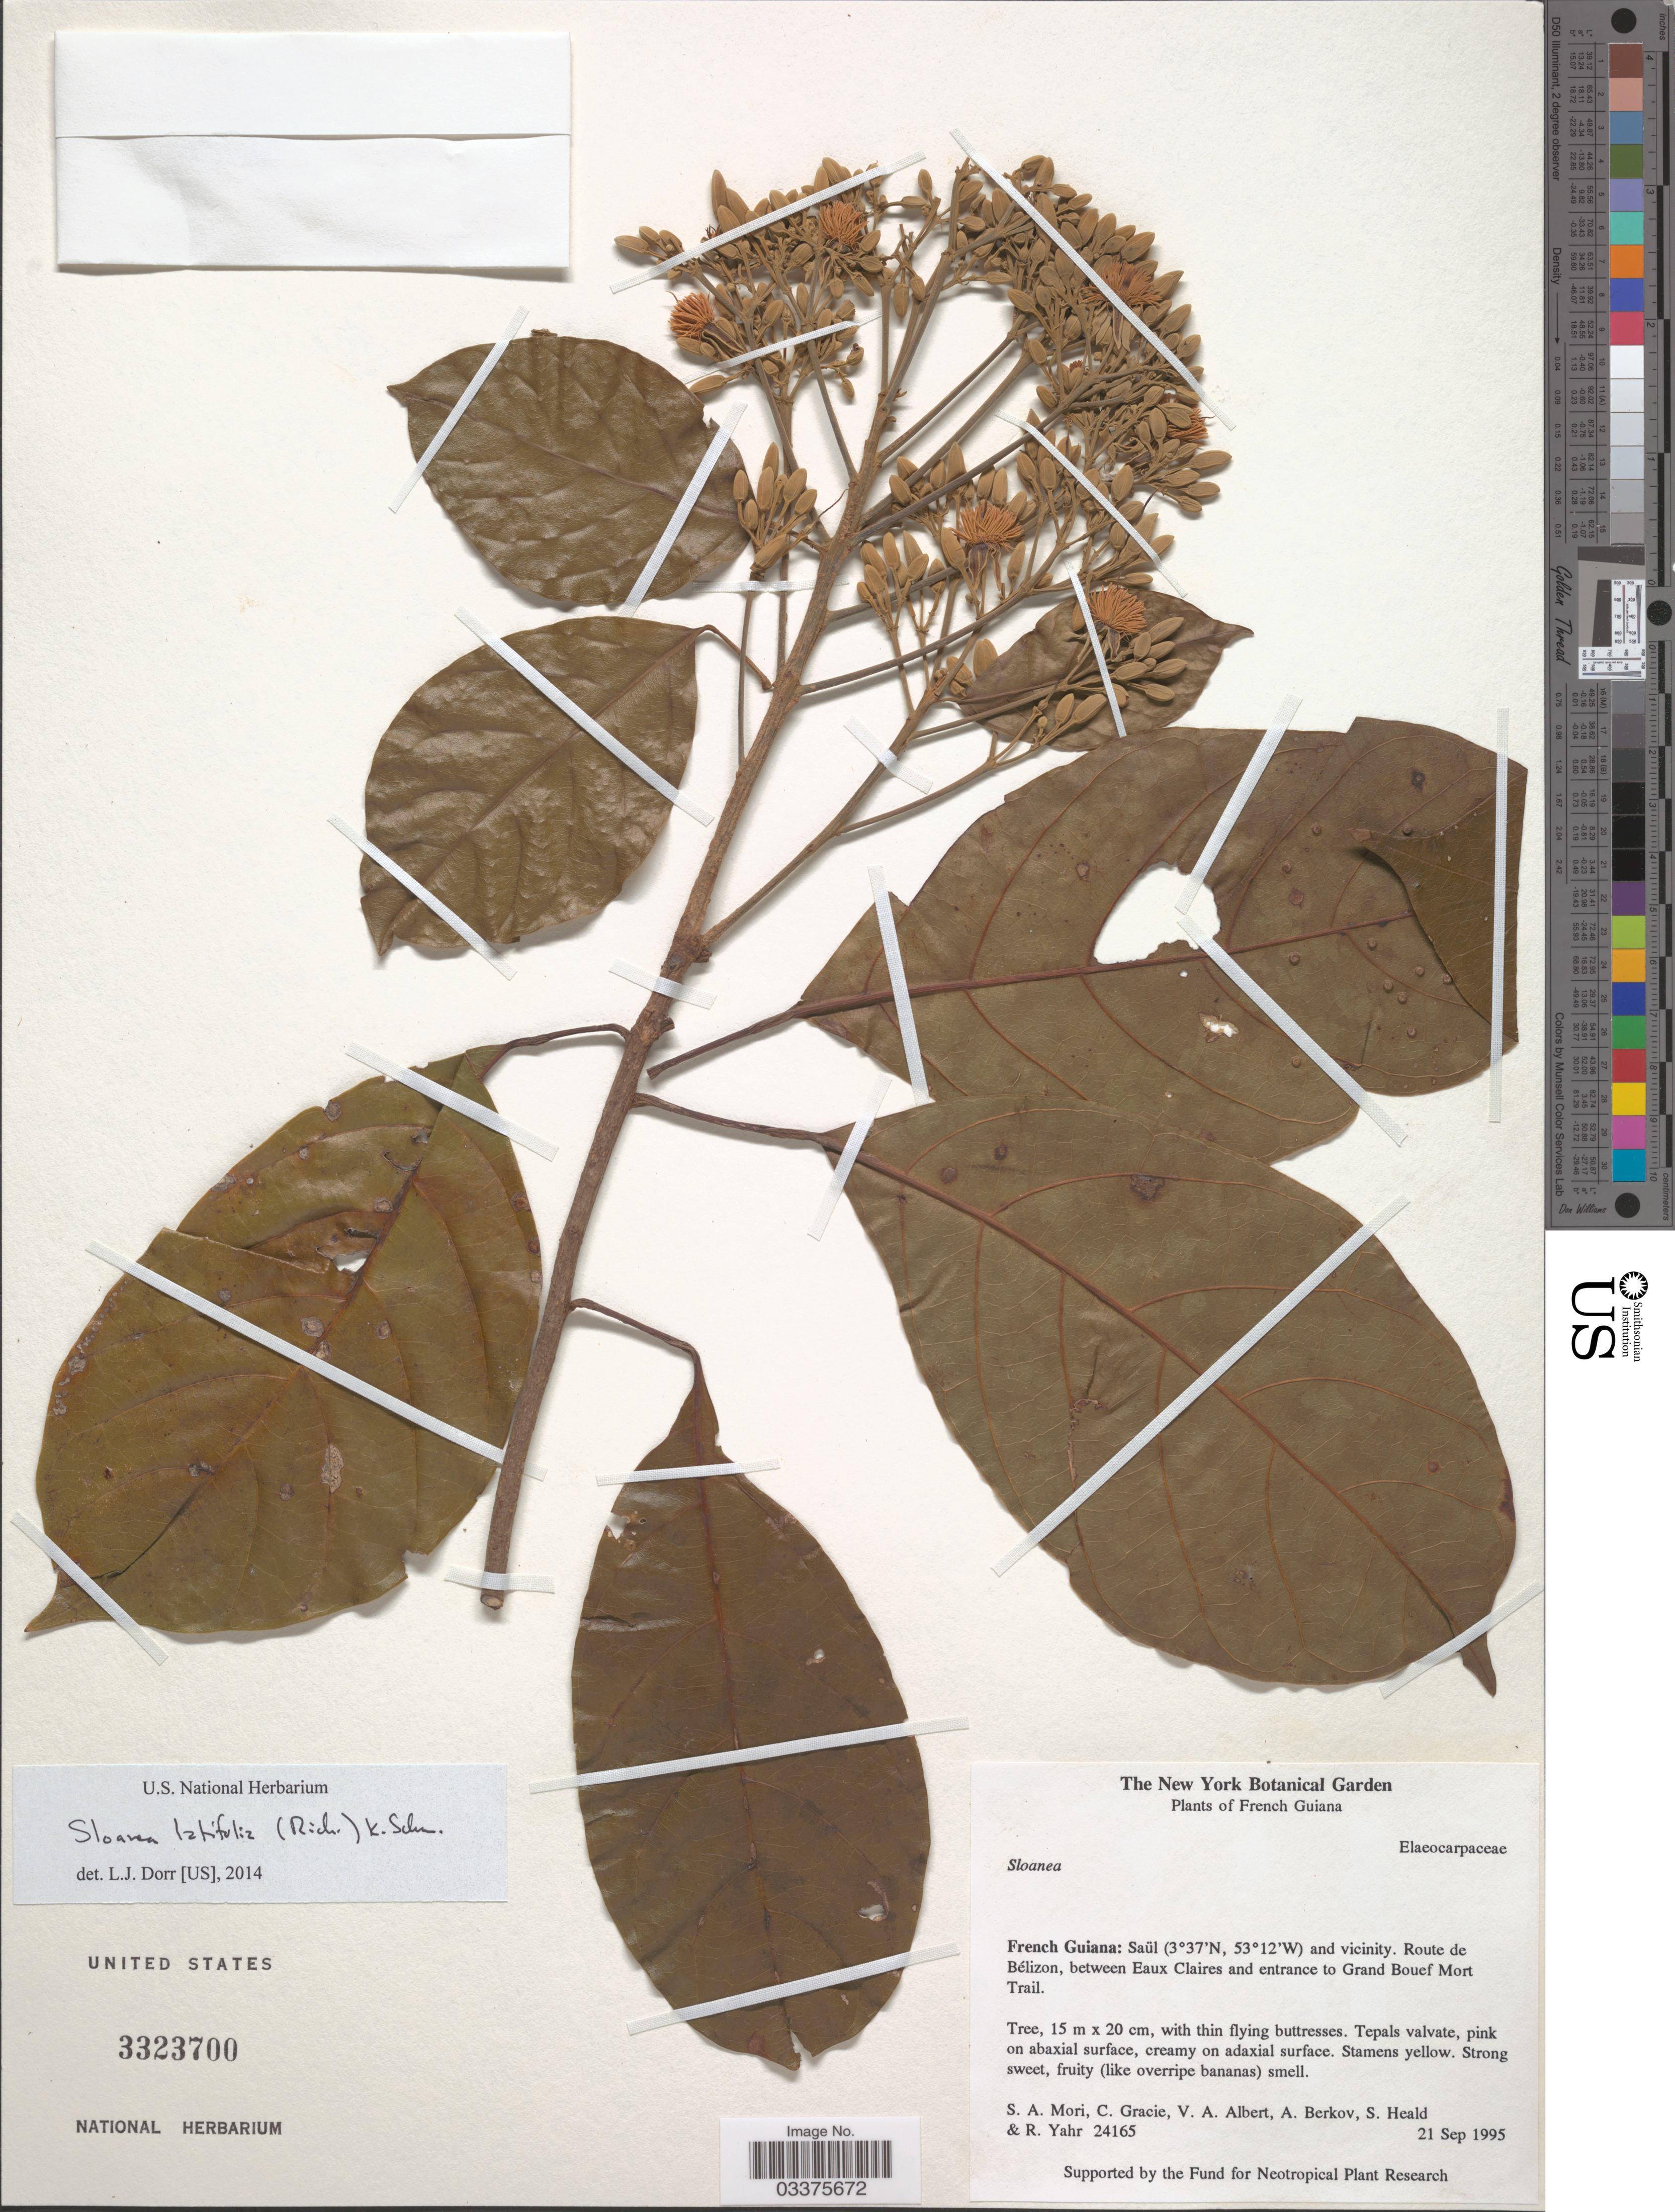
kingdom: Plantae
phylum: Tracheophyta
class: Magnoliopsida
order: Oxalidales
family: Elaeocarpaceae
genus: Sloanea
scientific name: Sloanea latifolia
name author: (Rich.) K. Schum.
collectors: S. Mori, C. A. Gracie, V. A. Albert, A. Berkov & et al.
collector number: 24165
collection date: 1995-09-21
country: French Guiana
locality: Saül and vicinity. Route de Bélizon, between Eaux Claires and entrance to Grand Bouef Mort Trail.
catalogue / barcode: US 3323700